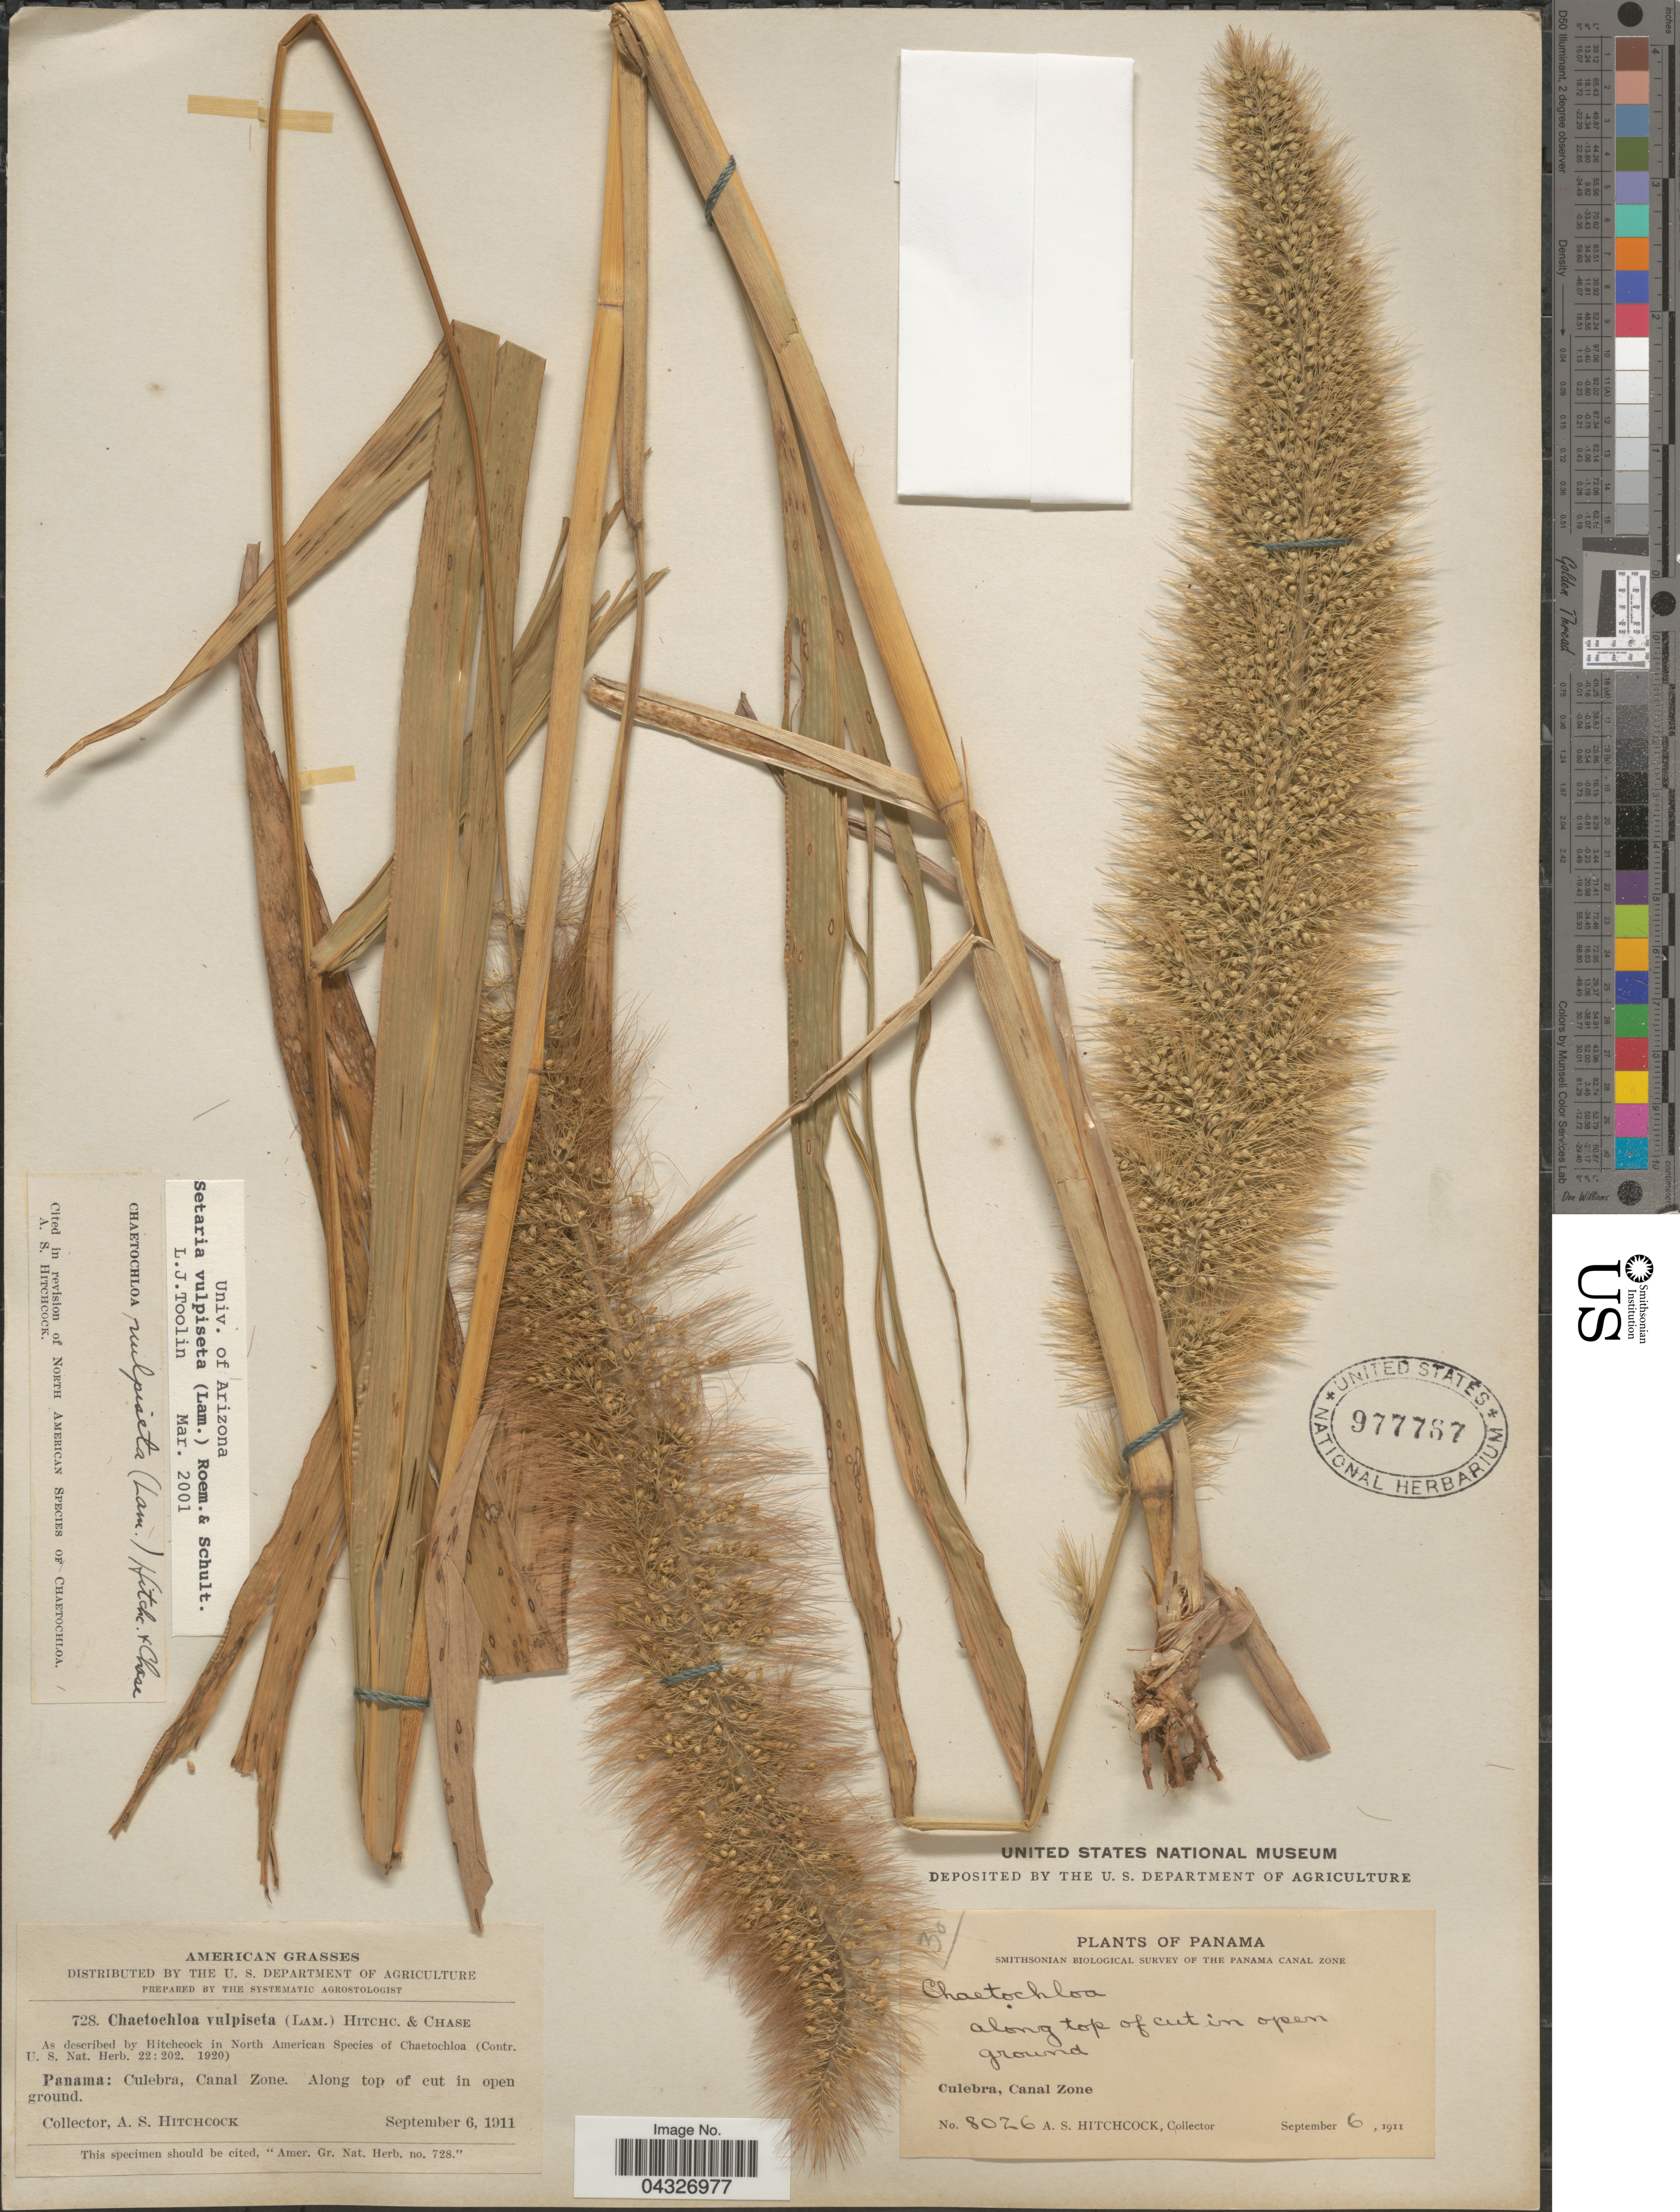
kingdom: Plantae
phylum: Tracheophyta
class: Liliopsida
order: Poales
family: Poaceae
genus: Setaria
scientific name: Setaria vulpiseta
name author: (Lam.) Roem. & Schult.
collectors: A. S. Hitchcock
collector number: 8026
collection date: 1911-09-06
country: Panama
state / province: Colón / Panamá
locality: Culebra, Canal Zone. Smithsonian Biological Survey of the Panama Canal Zone.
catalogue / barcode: US 977767